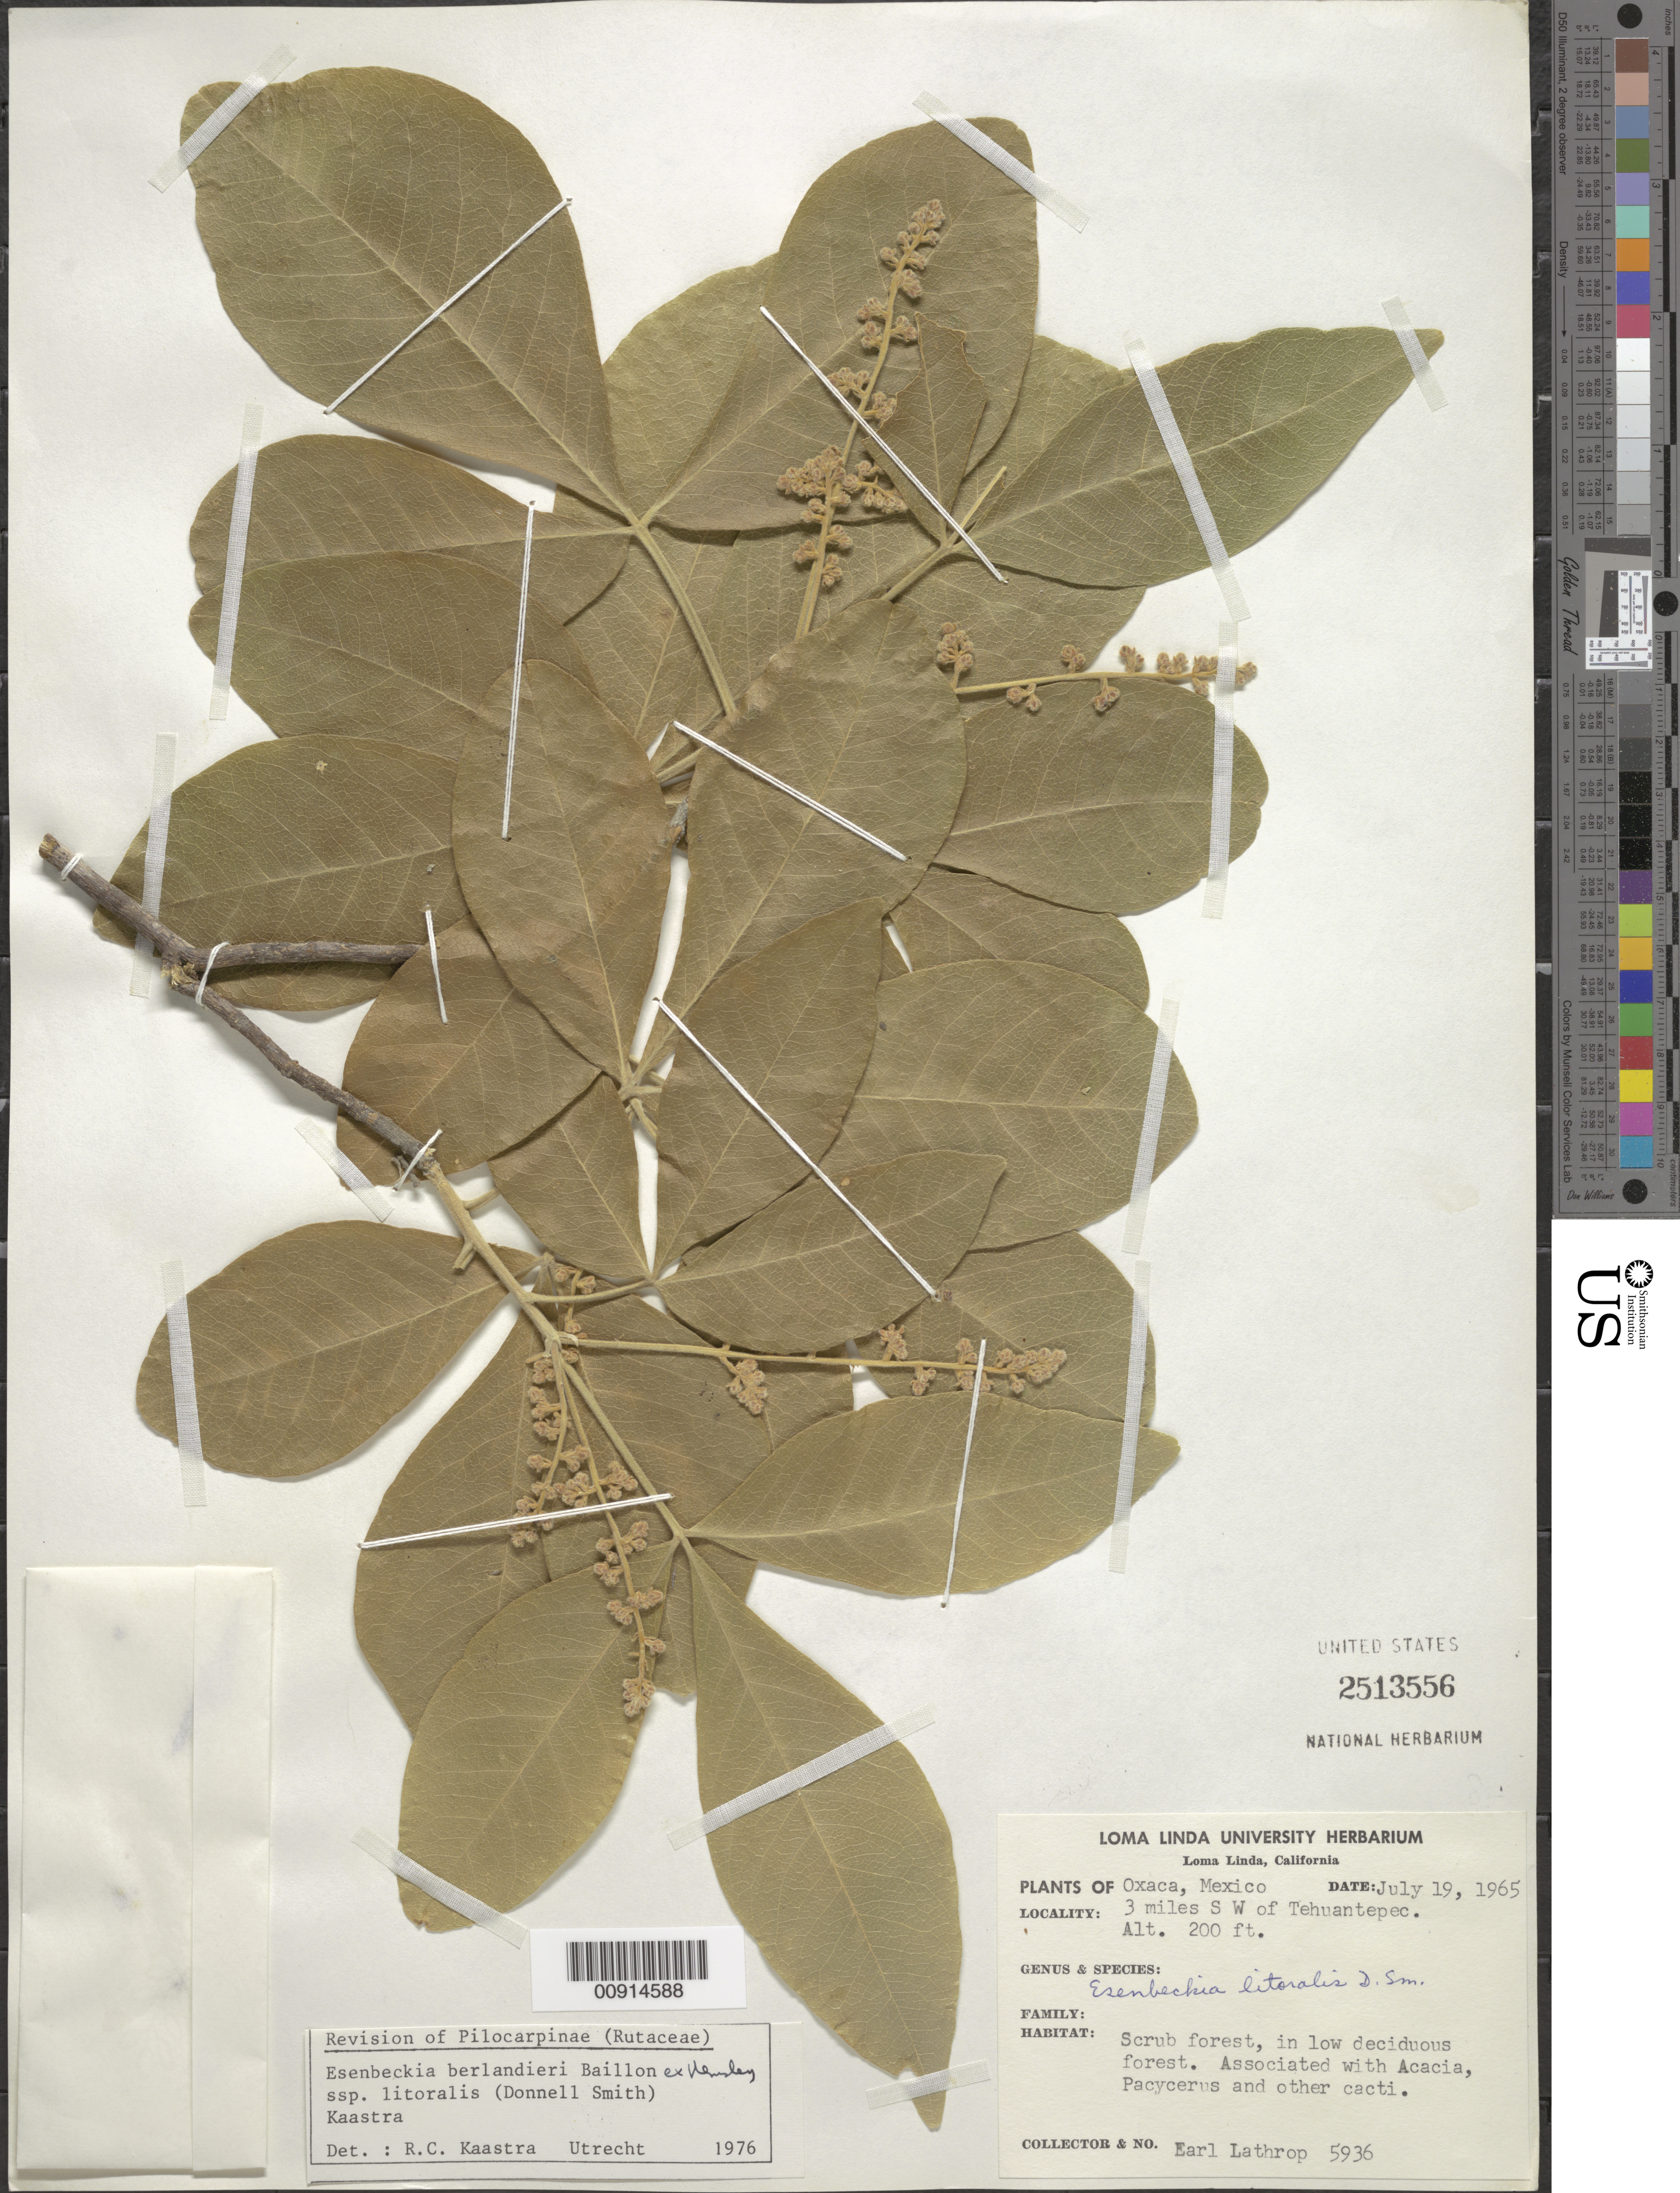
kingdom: Plantae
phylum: Tracheophyta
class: Magnoliopsida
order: Sapindales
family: Rutaceae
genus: Esenbeckia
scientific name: Esenbeckia berlandieri subsp. litoralis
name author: (Donn. Sm.) Kaastra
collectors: E. W. Lathrop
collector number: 5936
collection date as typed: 19 Jul 1965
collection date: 1965-07-19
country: Mexico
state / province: Oaxaca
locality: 3 miles SW of Tehuantepec, Oaxaca.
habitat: Scrub forest, in low deciduous forest. Associated with Acacia, Pacycerus and other cacti.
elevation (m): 61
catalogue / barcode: US 2513556